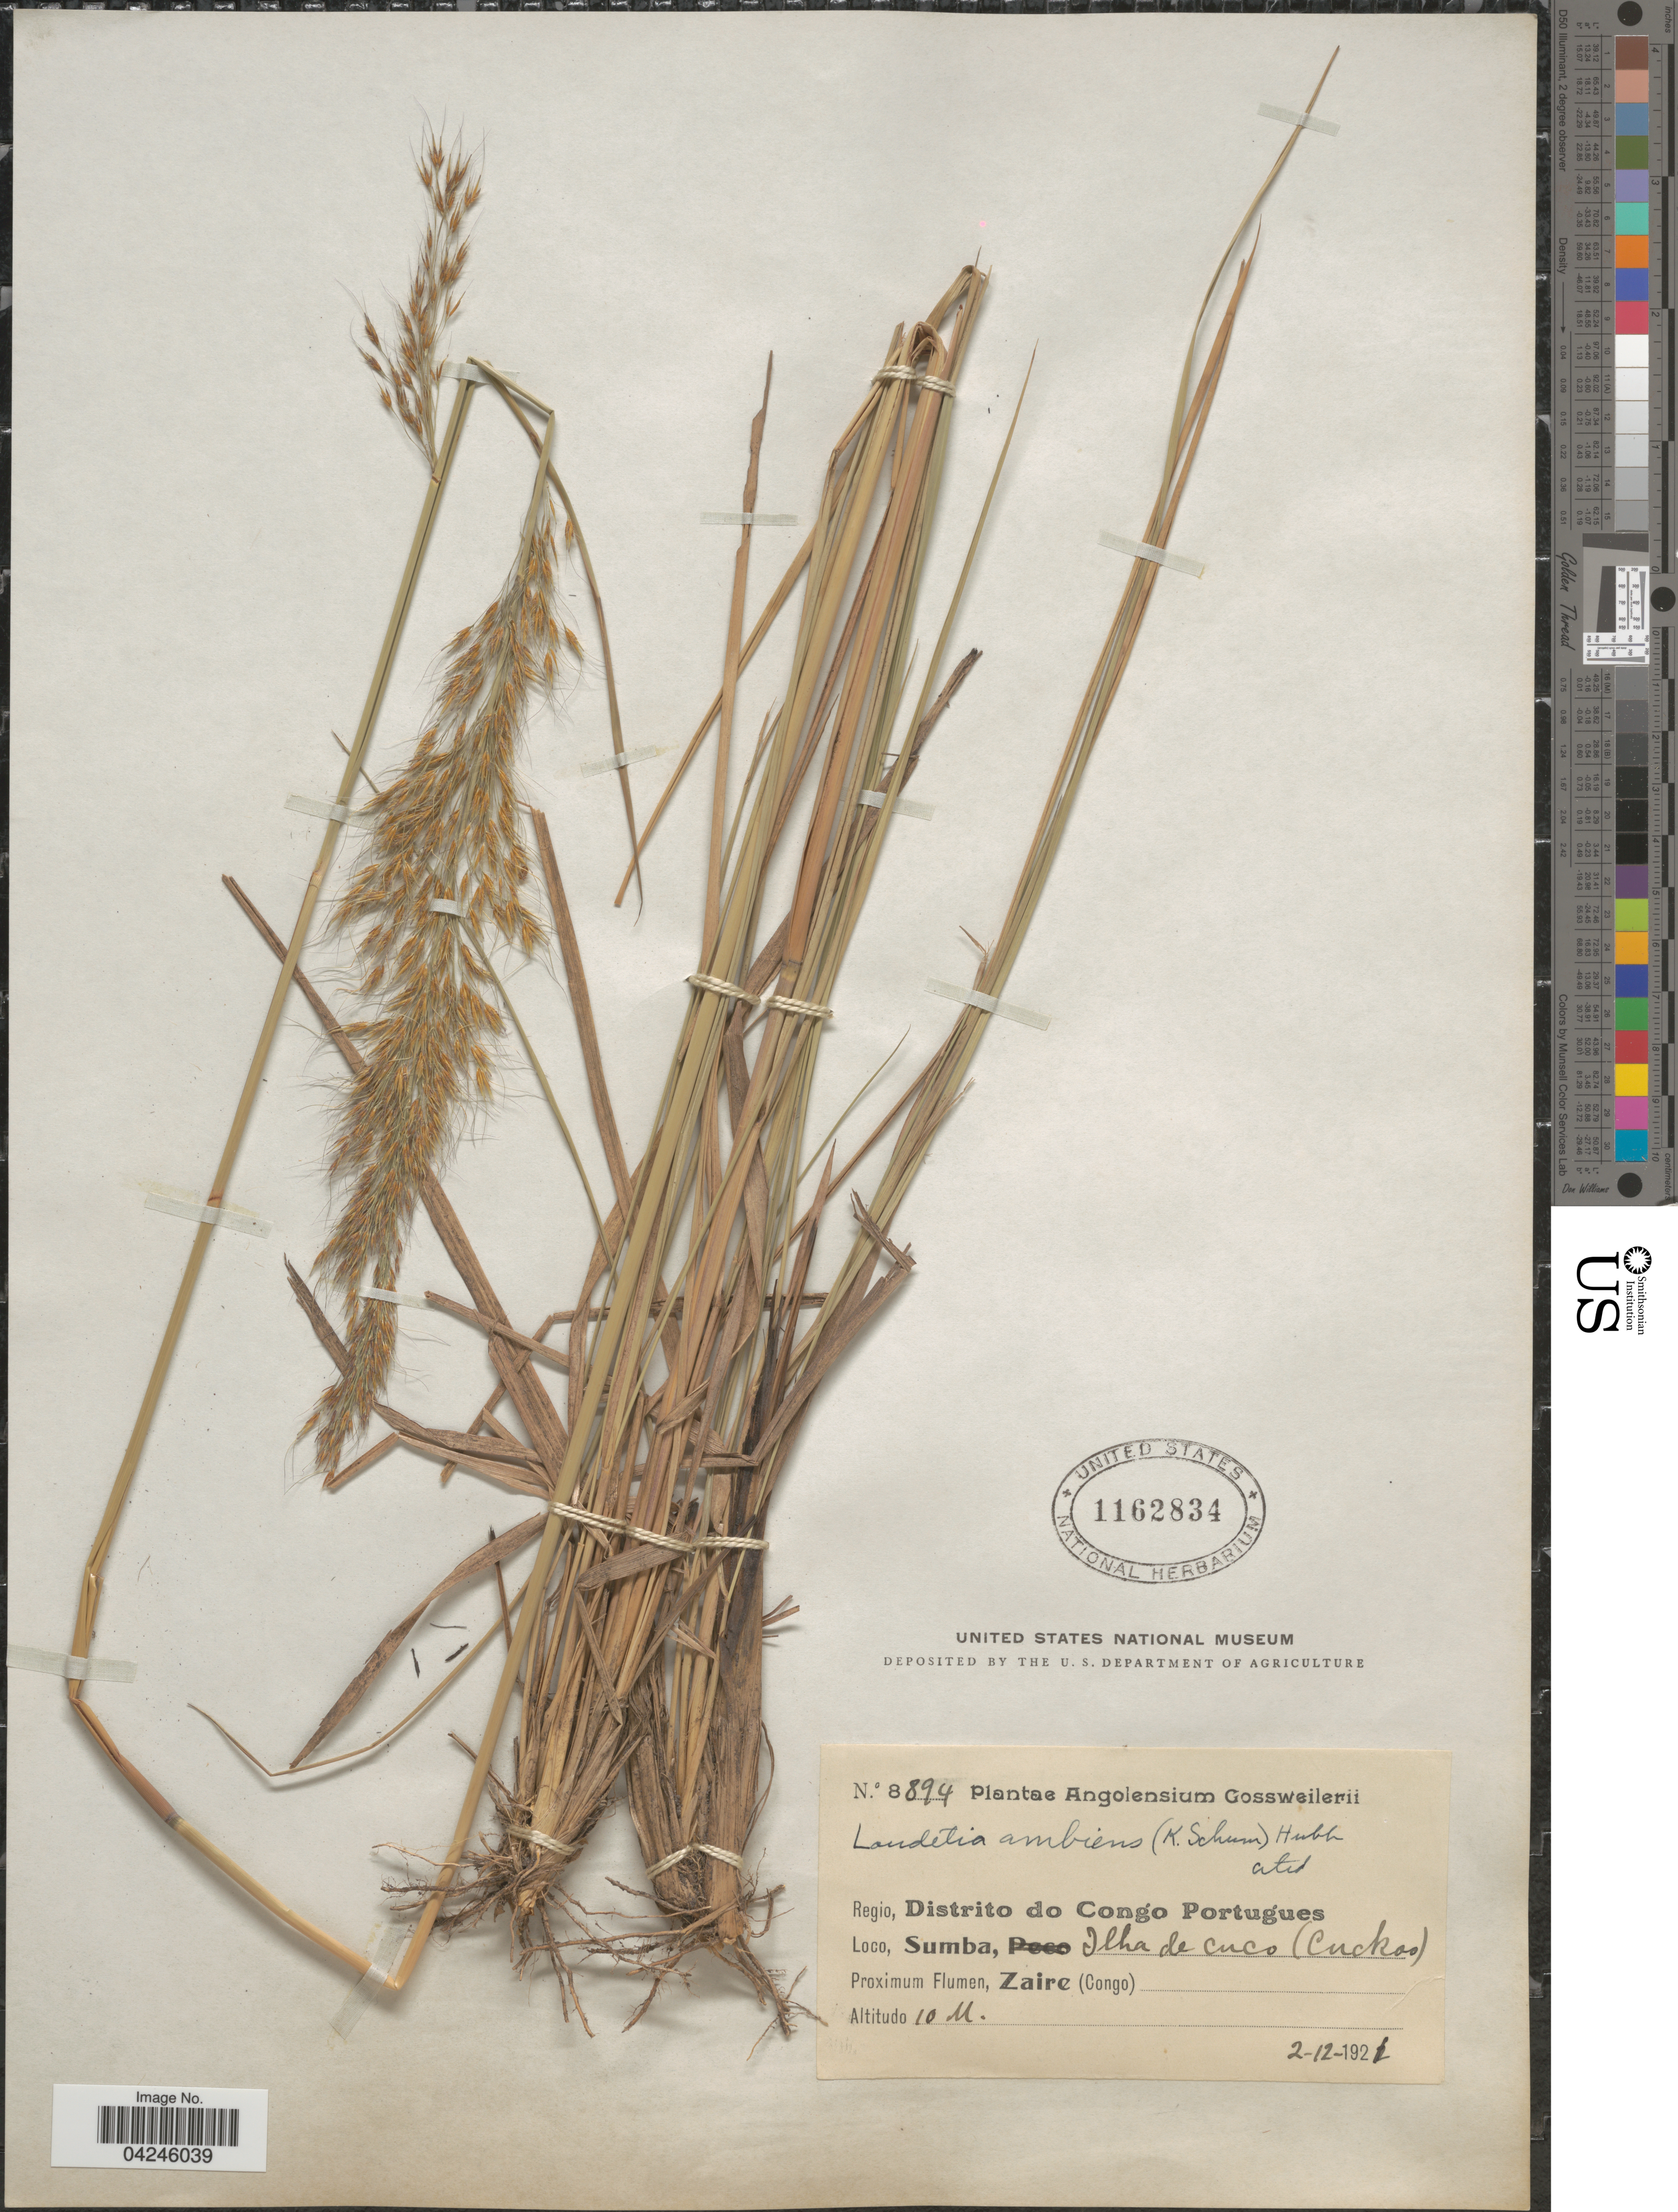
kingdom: Plantae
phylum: Tracheophyta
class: Liliopsida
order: Poales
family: Poaceae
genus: Loudetiopsis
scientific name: Loudetiopsis ambiens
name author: (K. Schum.) Conert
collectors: -. Gossweiler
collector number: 8894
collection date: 1921-12-02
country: Angola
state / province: Zaire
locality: Regio, Distrito do Congo Portugues. Sumba, Ilha de cuco (Cuckoo). Proximum Flumen, Zaire (Congo).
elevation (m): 10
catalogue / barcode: US 1162834